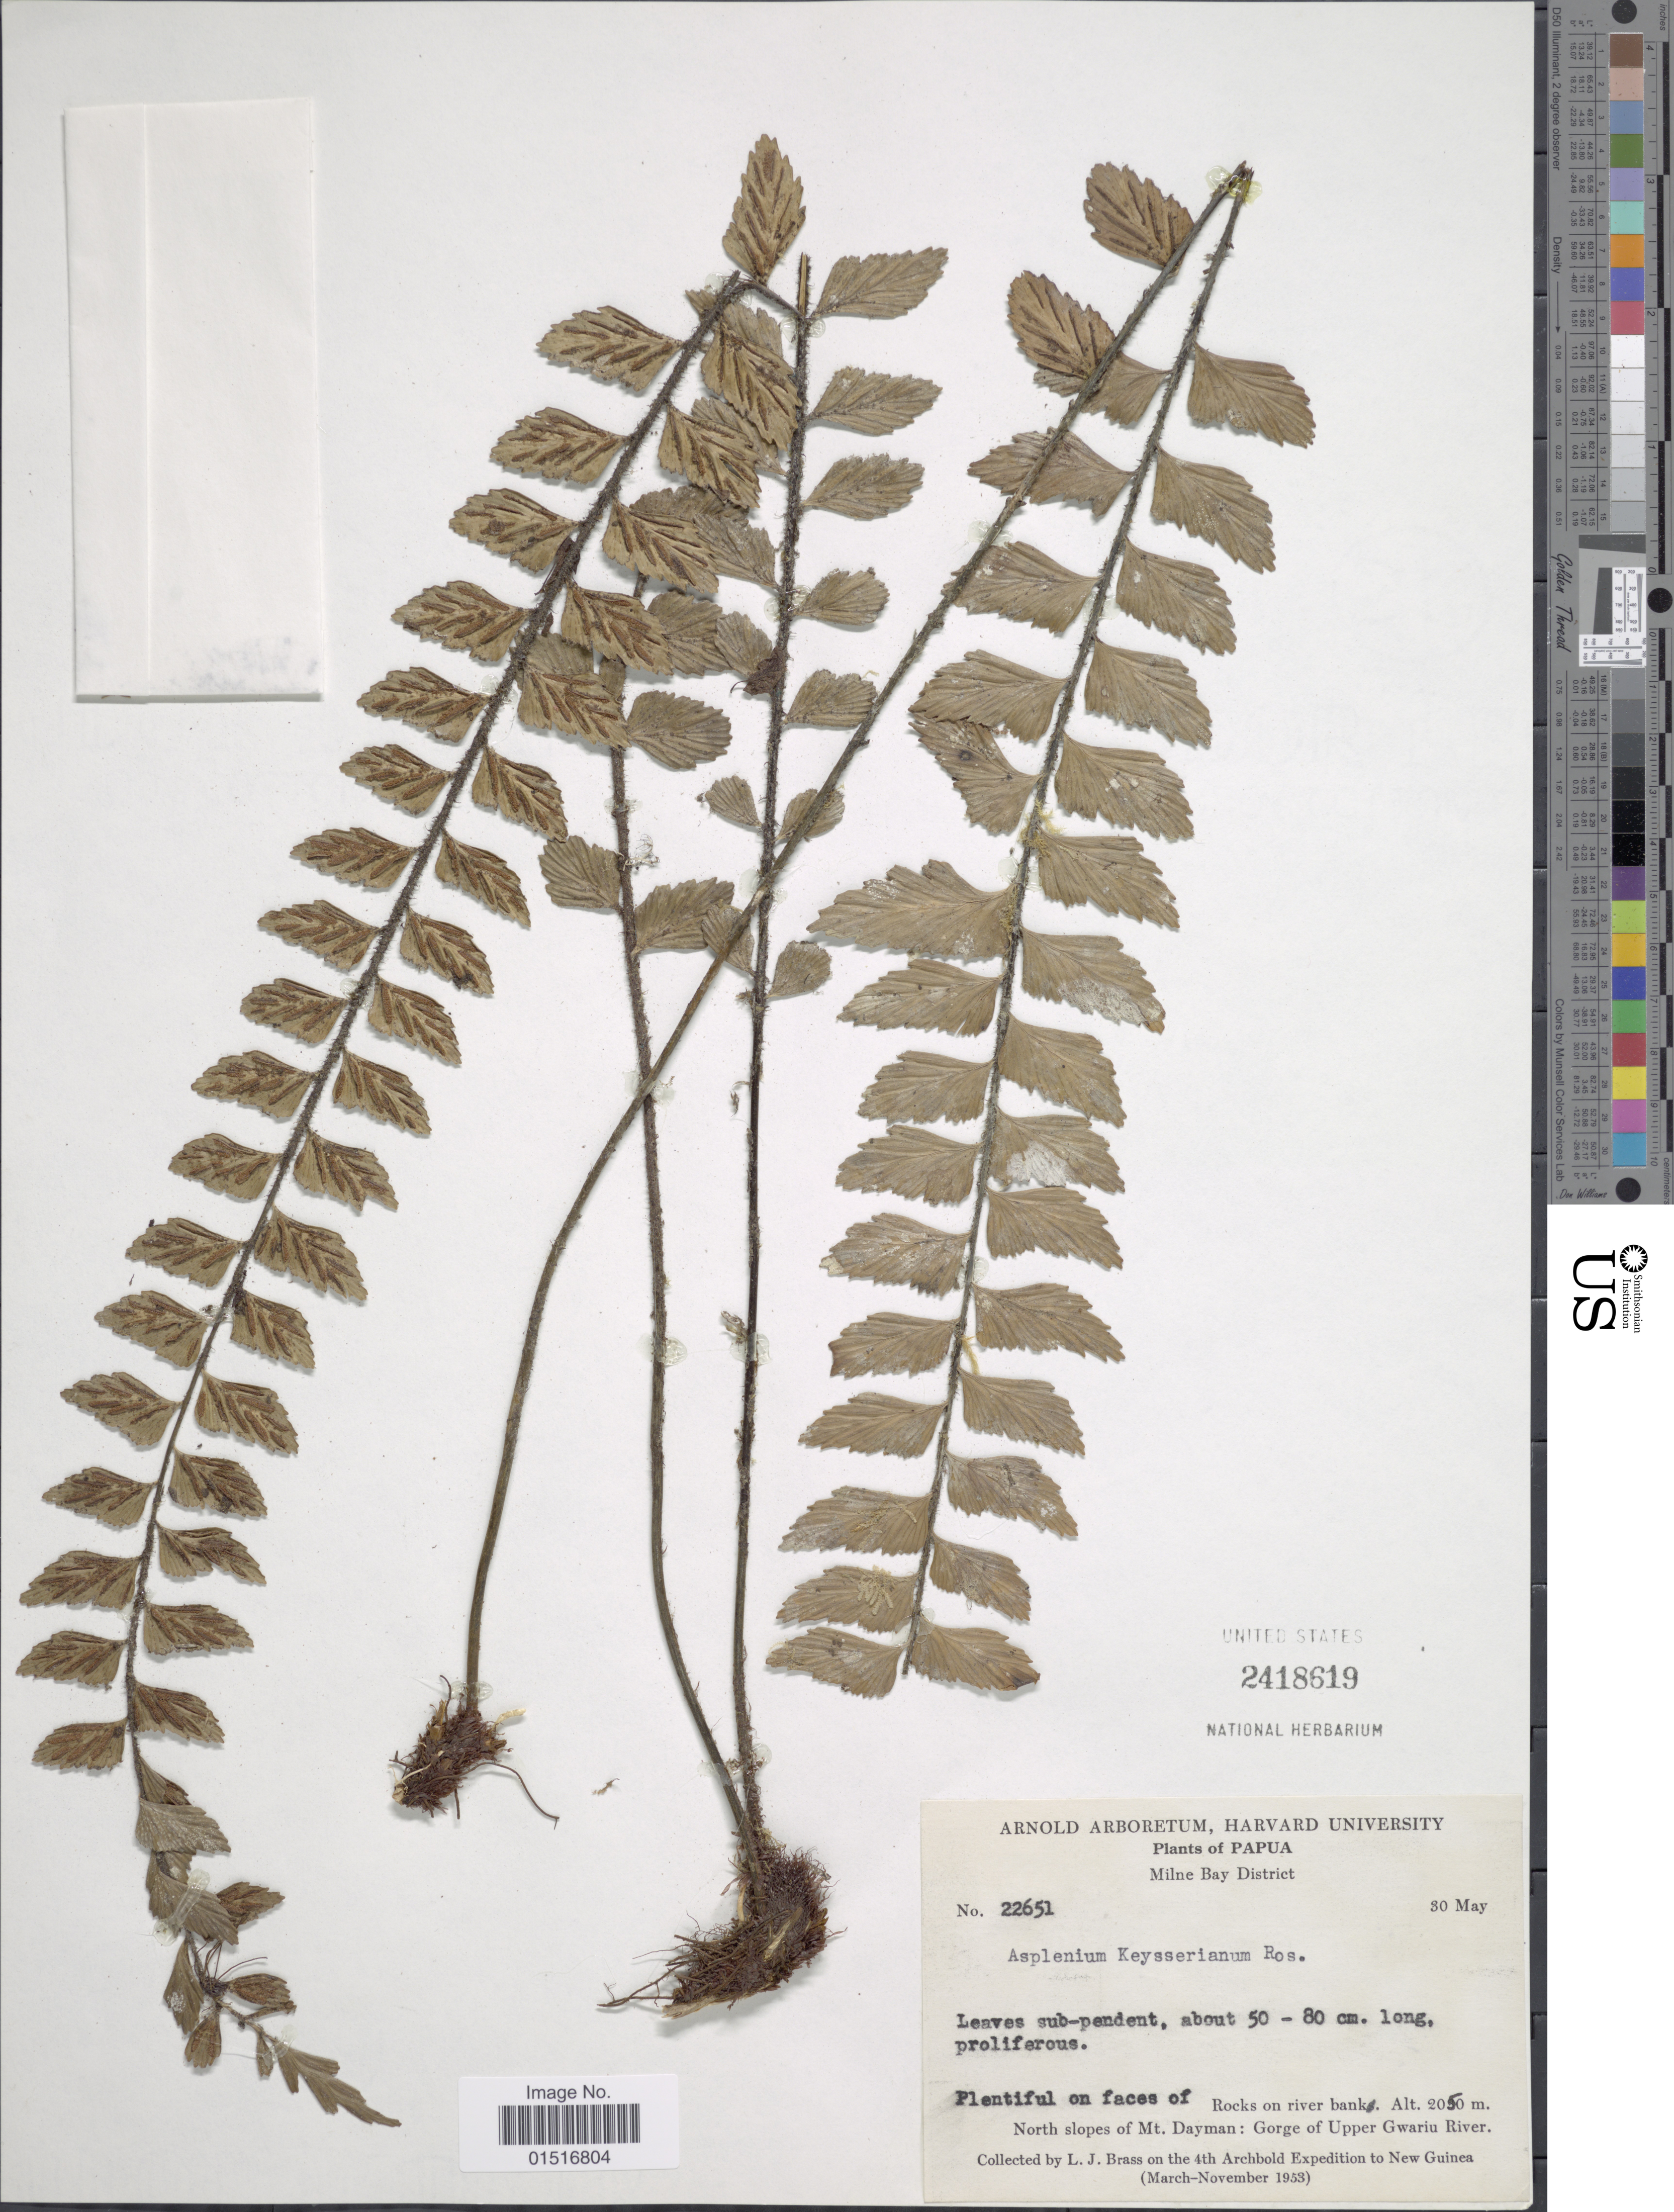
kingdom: Plantae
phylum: Tracheophyta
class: Polypodiopsida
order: Polypodiales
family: Aspleniaceae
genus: Asplenium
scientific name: Asplenium paleaceum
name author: R. Br.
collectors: L. J. Brass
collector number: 22651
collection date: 1953-05-30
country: Papua New Guinea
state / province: Milne Bay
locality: Papua. North slopes of Mt. Dayman: Gorge of Upper Gwariu River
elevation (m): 2050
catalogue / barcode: US 2418619